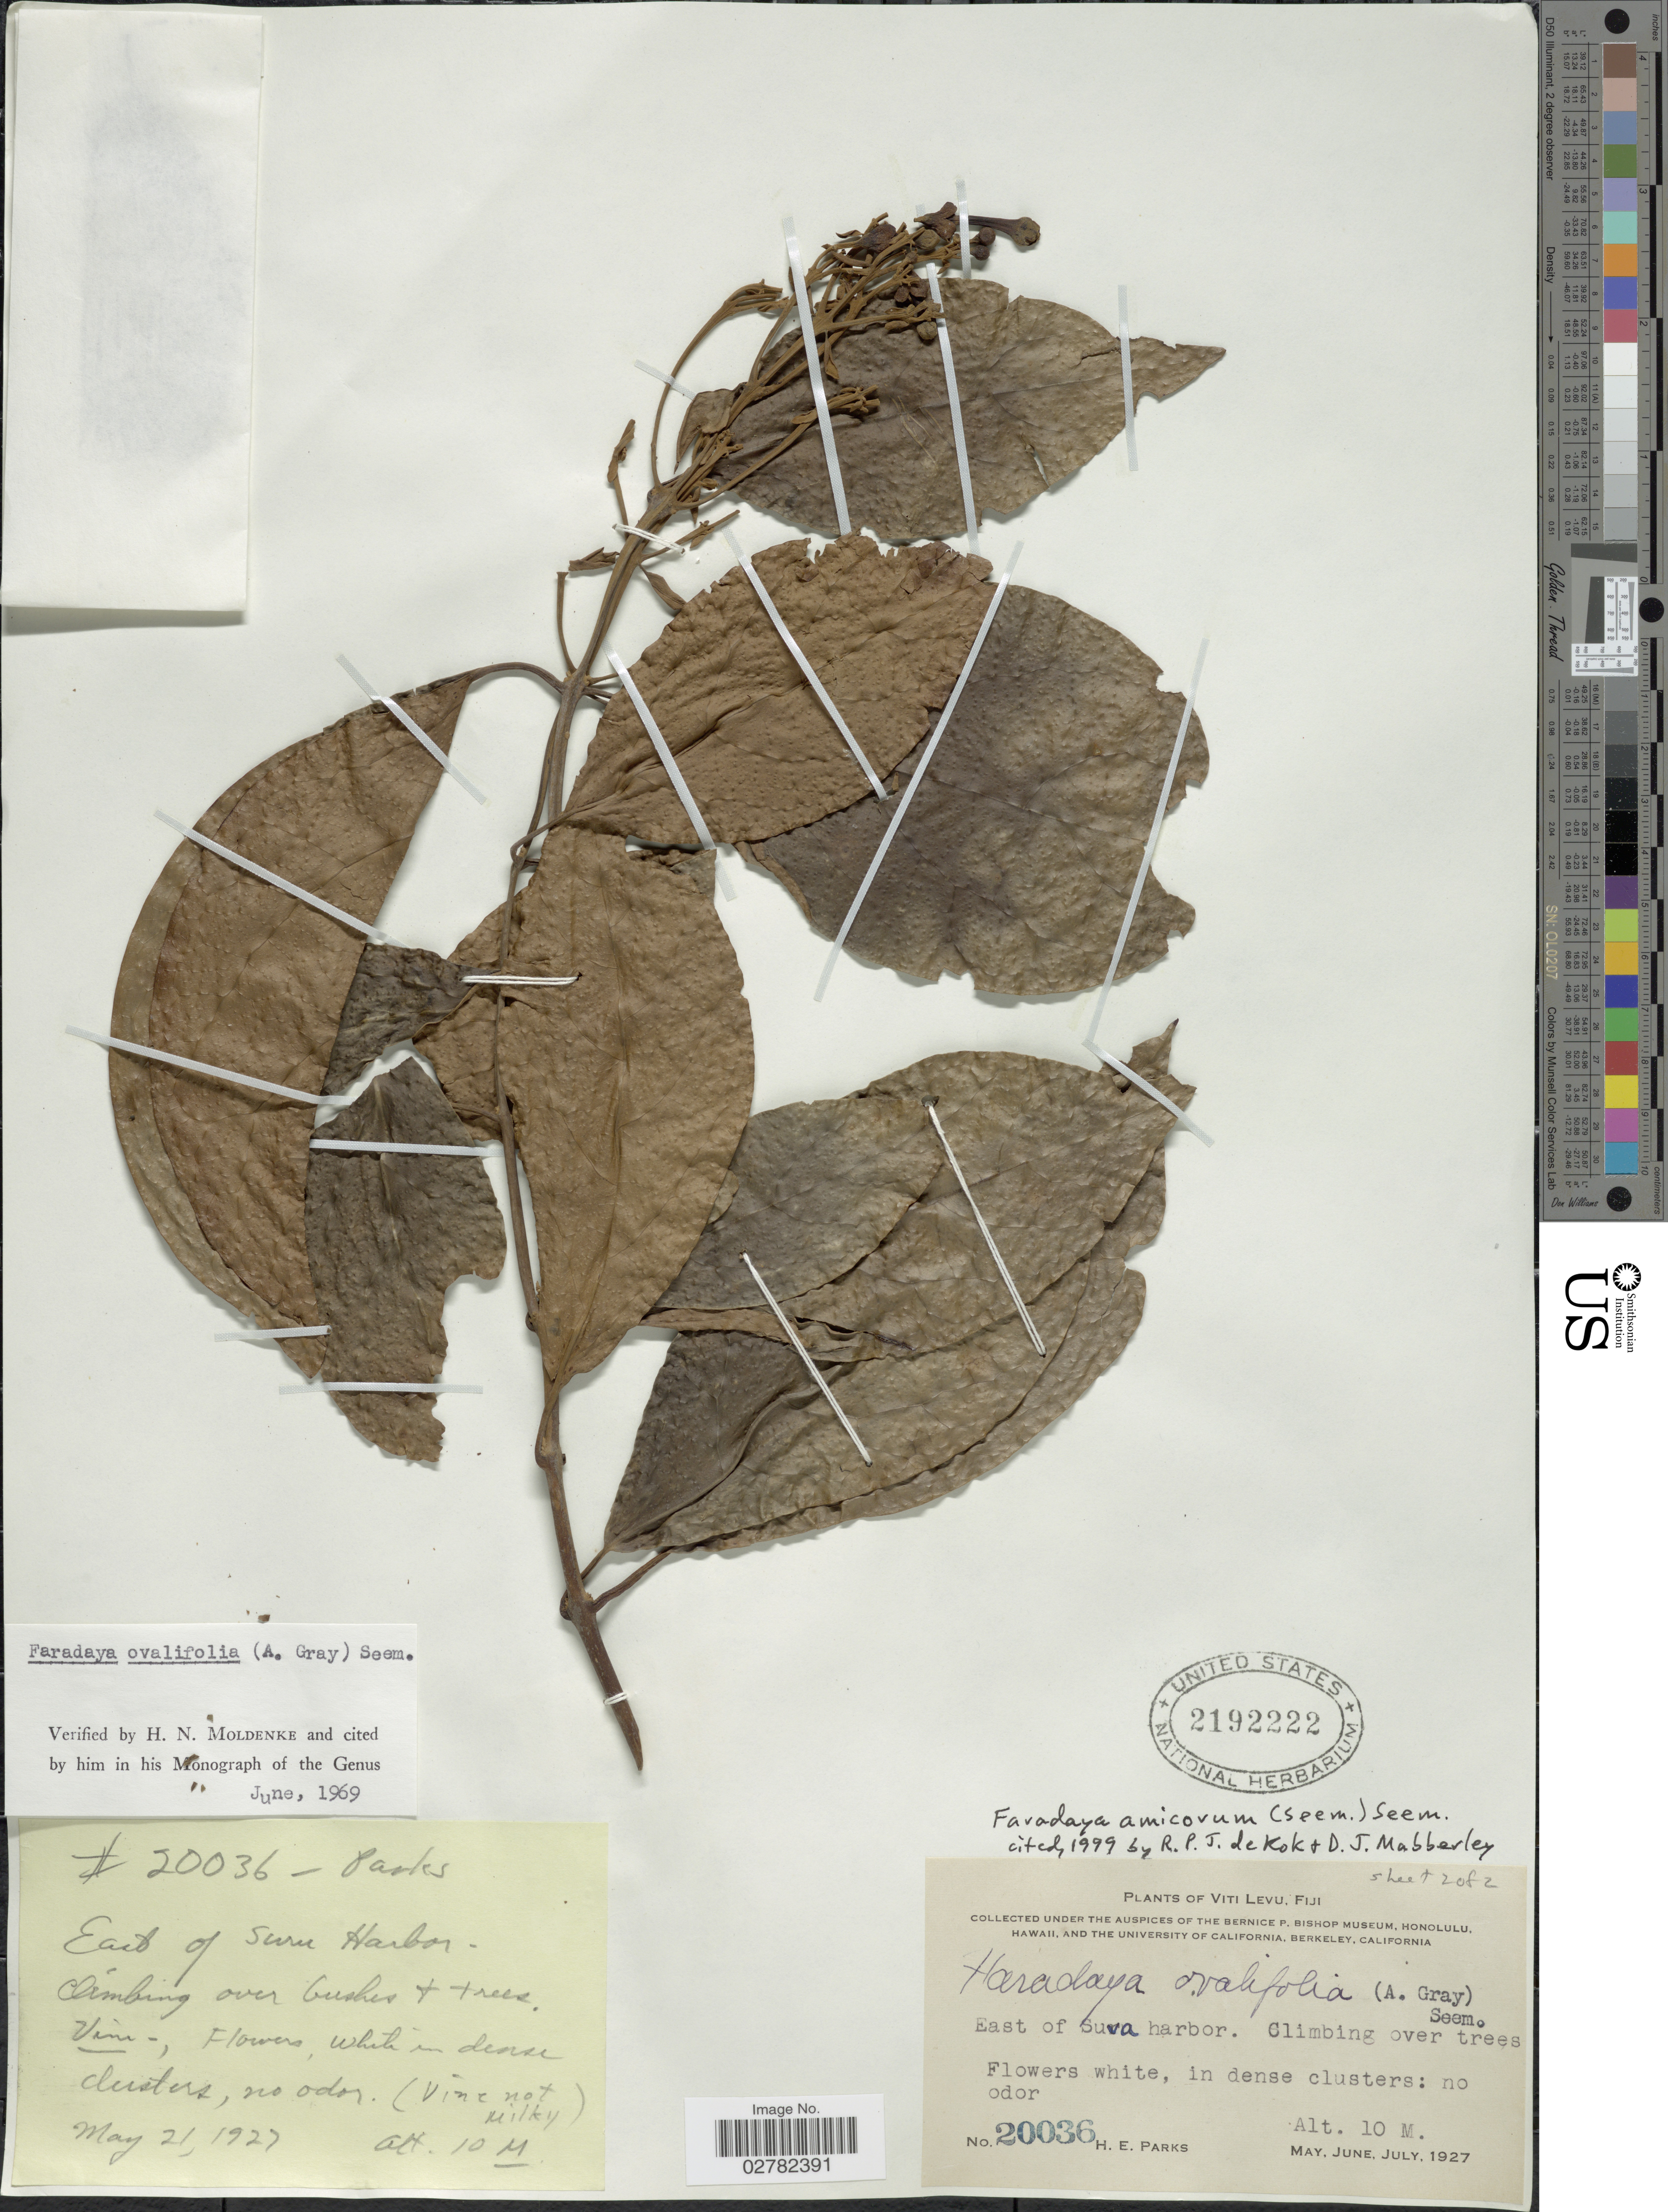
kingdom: Plantae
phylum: Tracheophyta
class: Magnoliopsida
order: Lamiales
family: Lamiaceae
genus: Faradaya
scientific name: Faradaya amicorum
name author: (Seem.) Seem.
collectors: H. E. Parks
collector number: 20036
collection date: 1927-05-21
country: Fiji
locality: Viti Levu, East of Suva harbor.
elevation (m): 10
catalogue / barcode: US 2192222